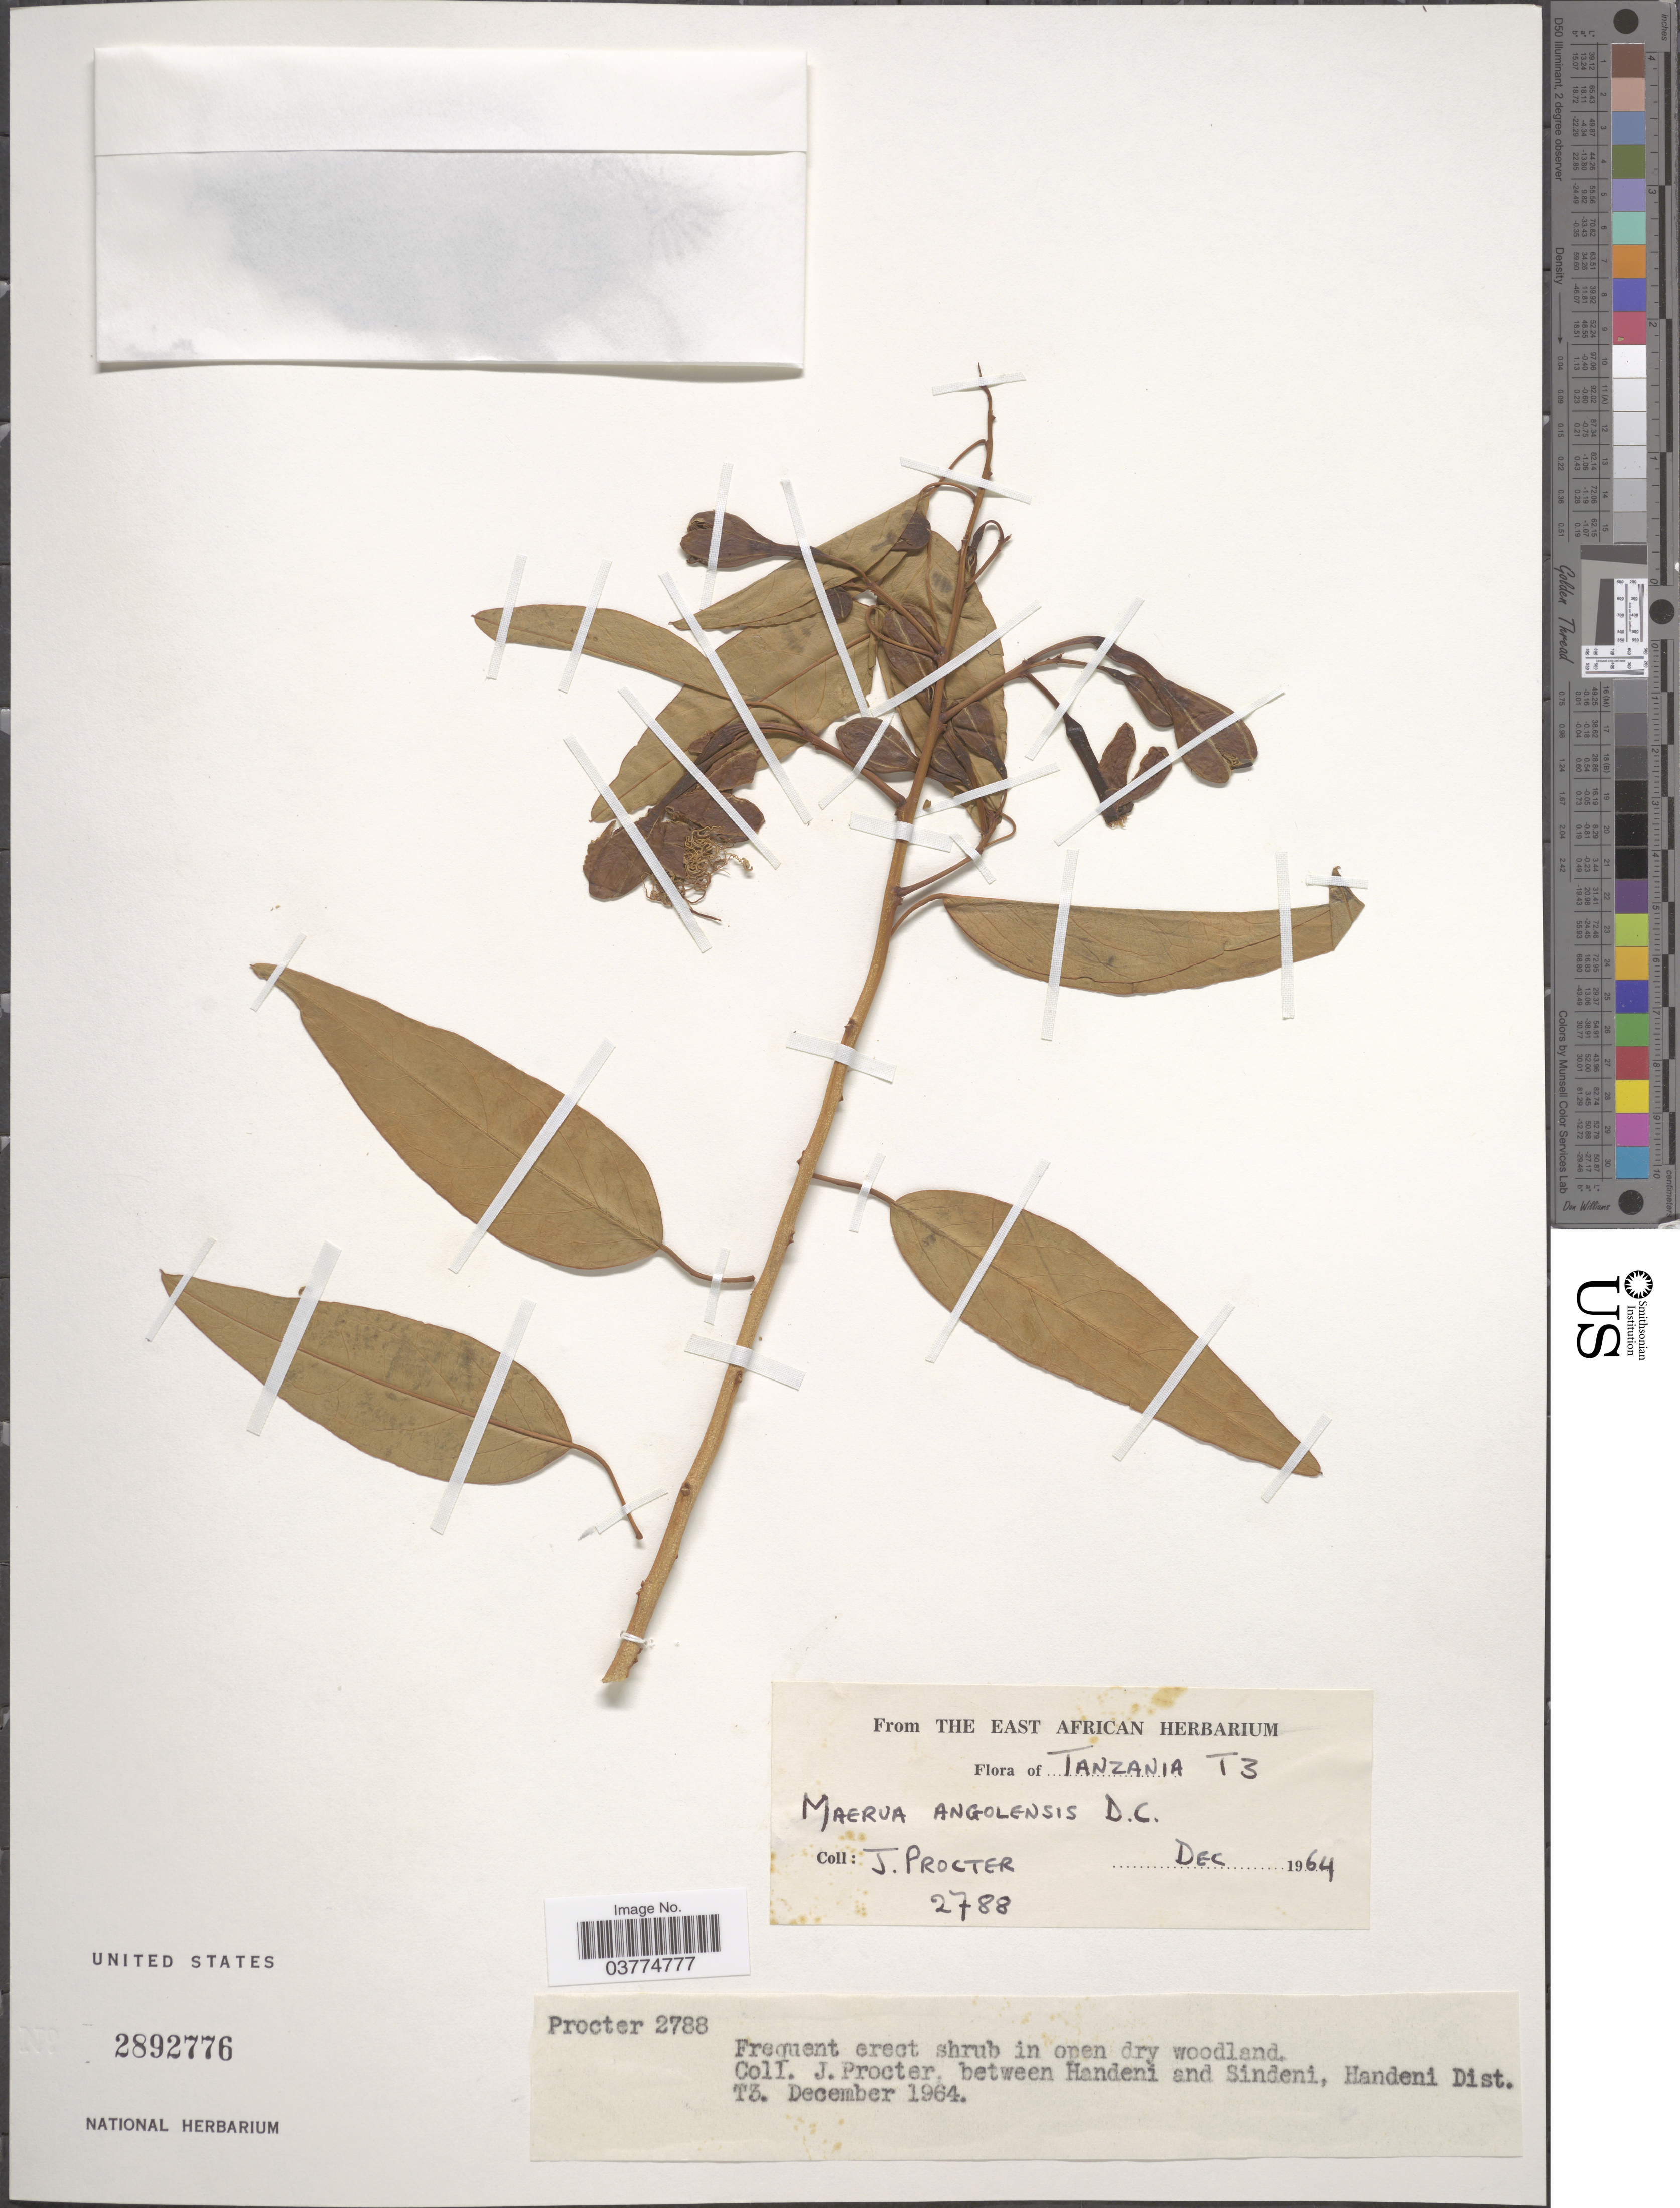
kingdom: Plantae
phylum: Tracheophyta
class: Magnoliopsida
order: Brassicales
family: Capparaceae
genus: Maerua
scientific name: Maerua angolensis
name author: DC.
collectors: J. Procter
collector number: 2788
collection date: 1964-12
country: Tanzania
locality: Tanzania T3. Between Handeni and Sindeni, Handeni Dist. T3.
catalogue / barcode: US 2892776